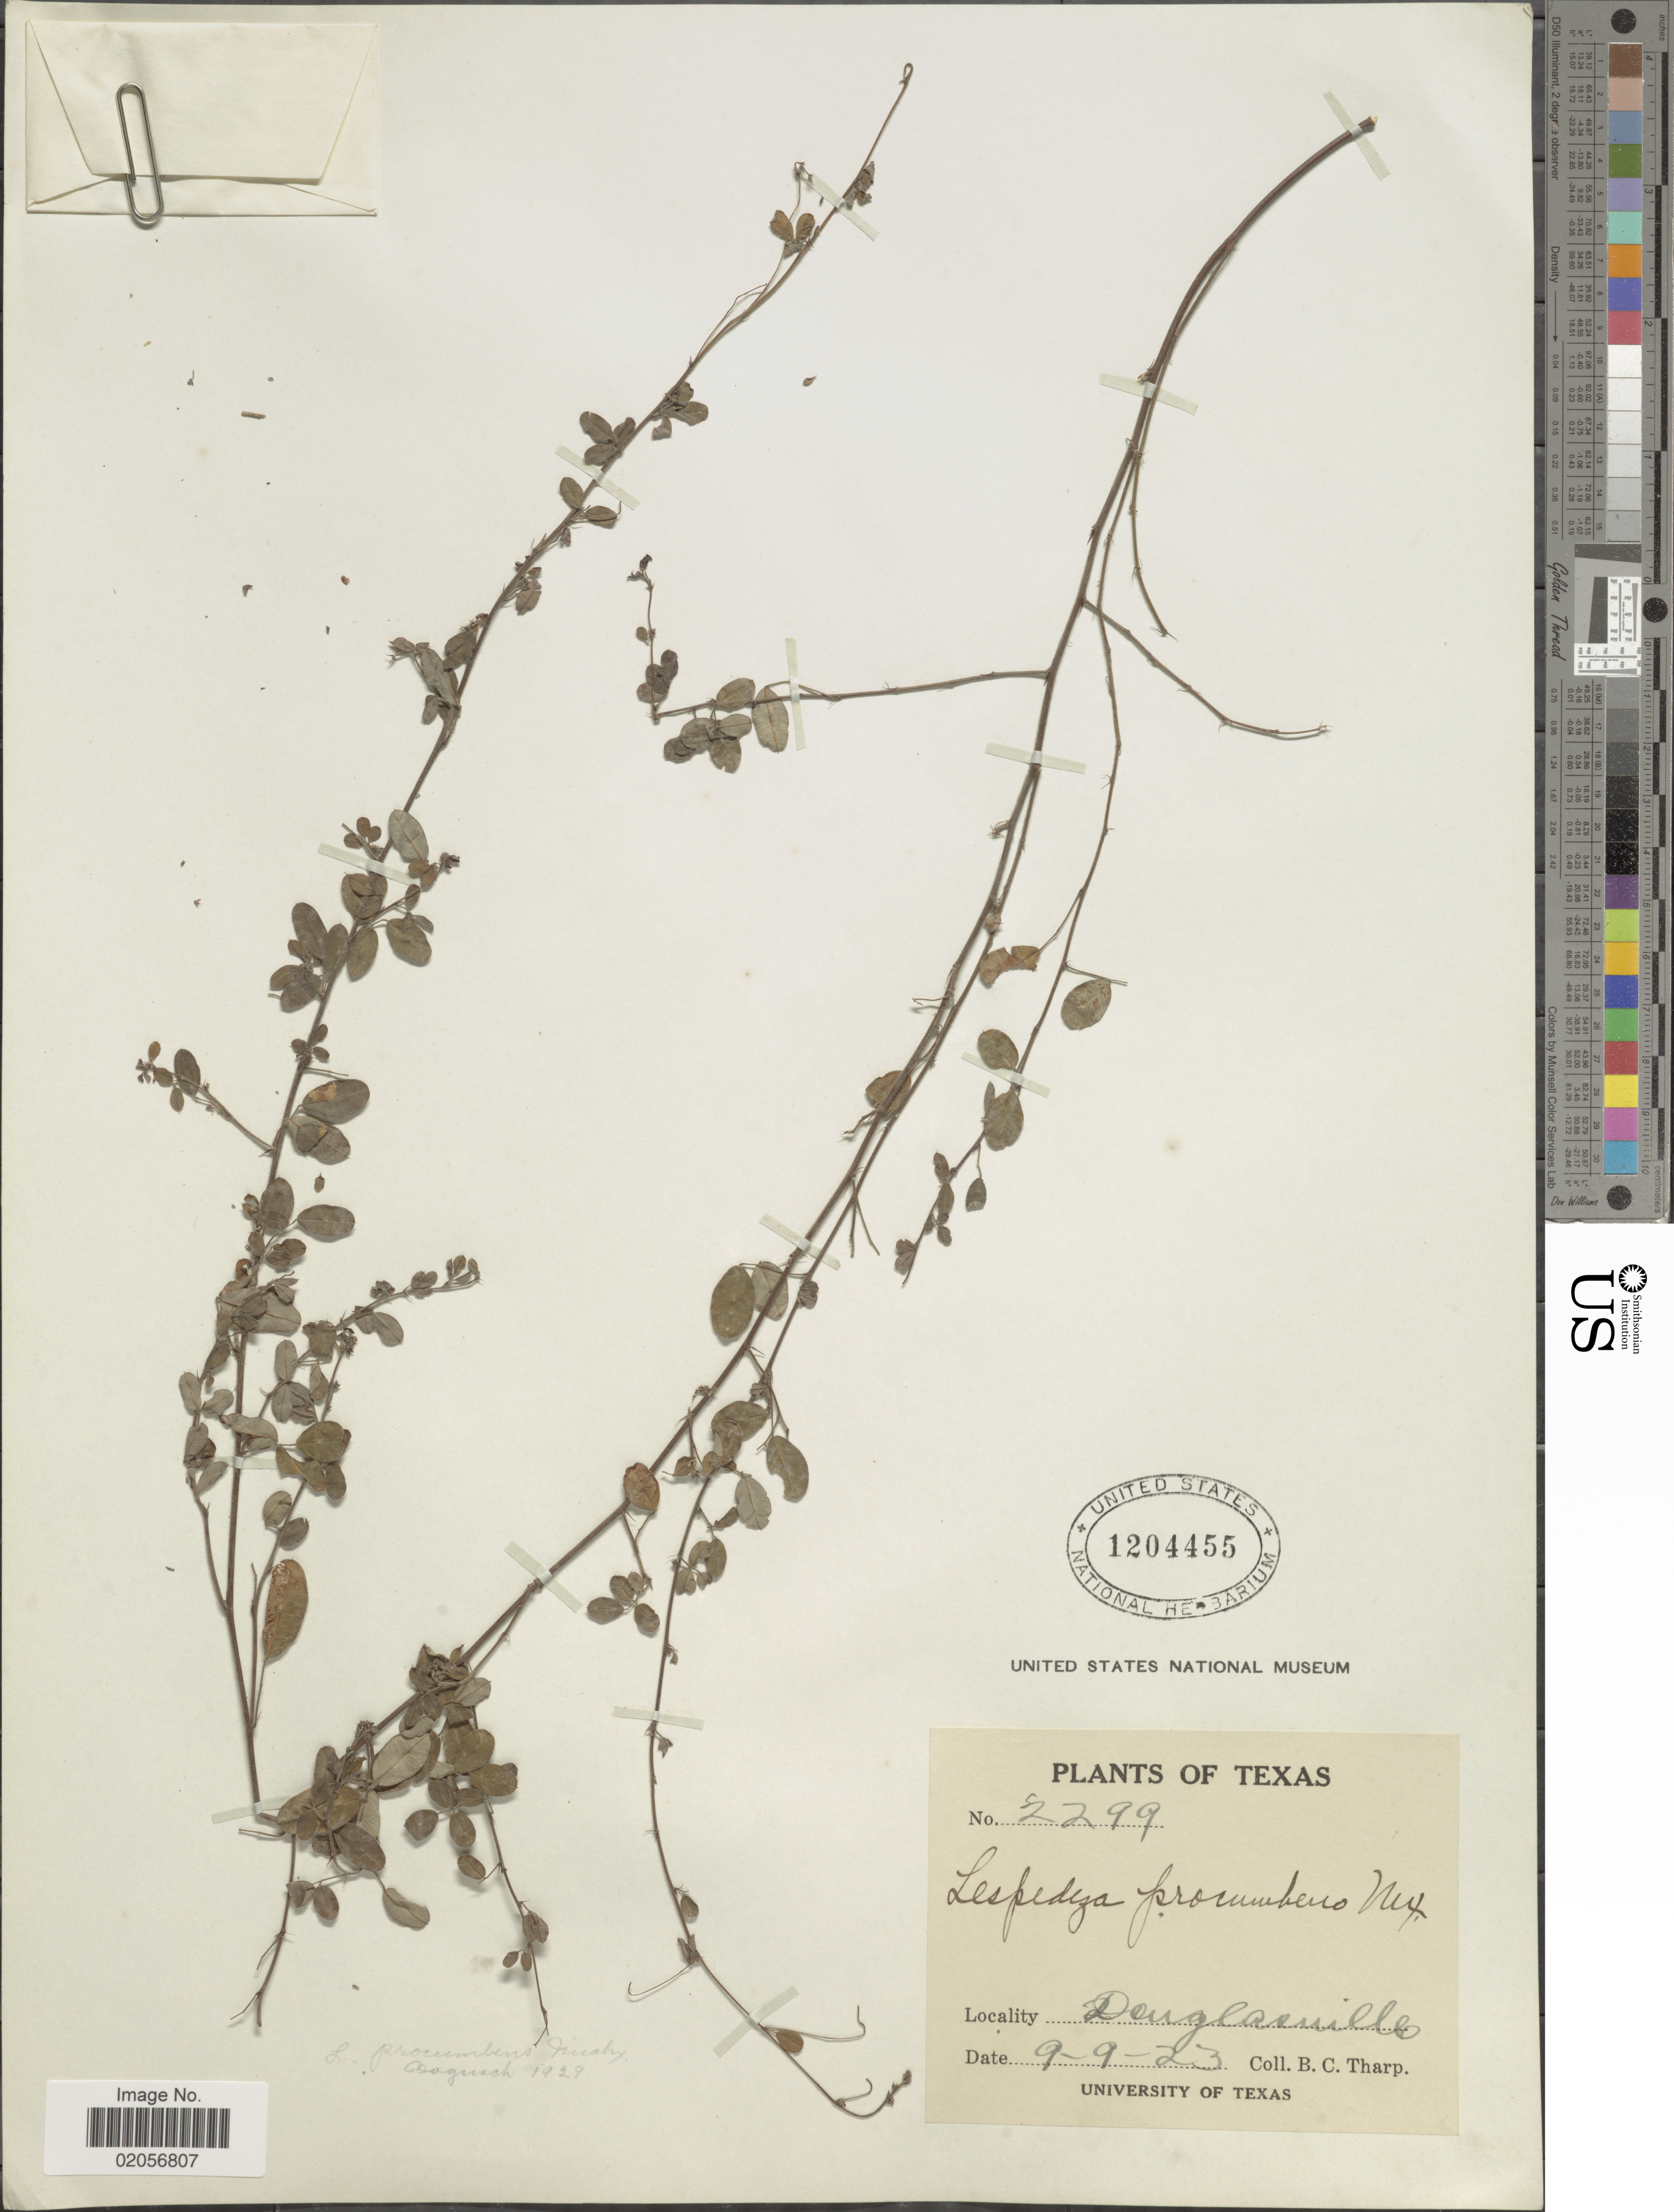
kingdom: Plantae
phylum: Tracheophyta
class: Magnoliopsida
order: Fabales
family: Fabaceae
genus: Lespedeza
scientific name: Lespedeza procumbens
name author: Michx.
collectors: B. C. Tharp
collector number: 2299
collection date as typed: Transcribed d/m/y: 9/9/23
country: United States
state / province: Texas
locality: Douglasville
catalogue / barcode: US 1204455